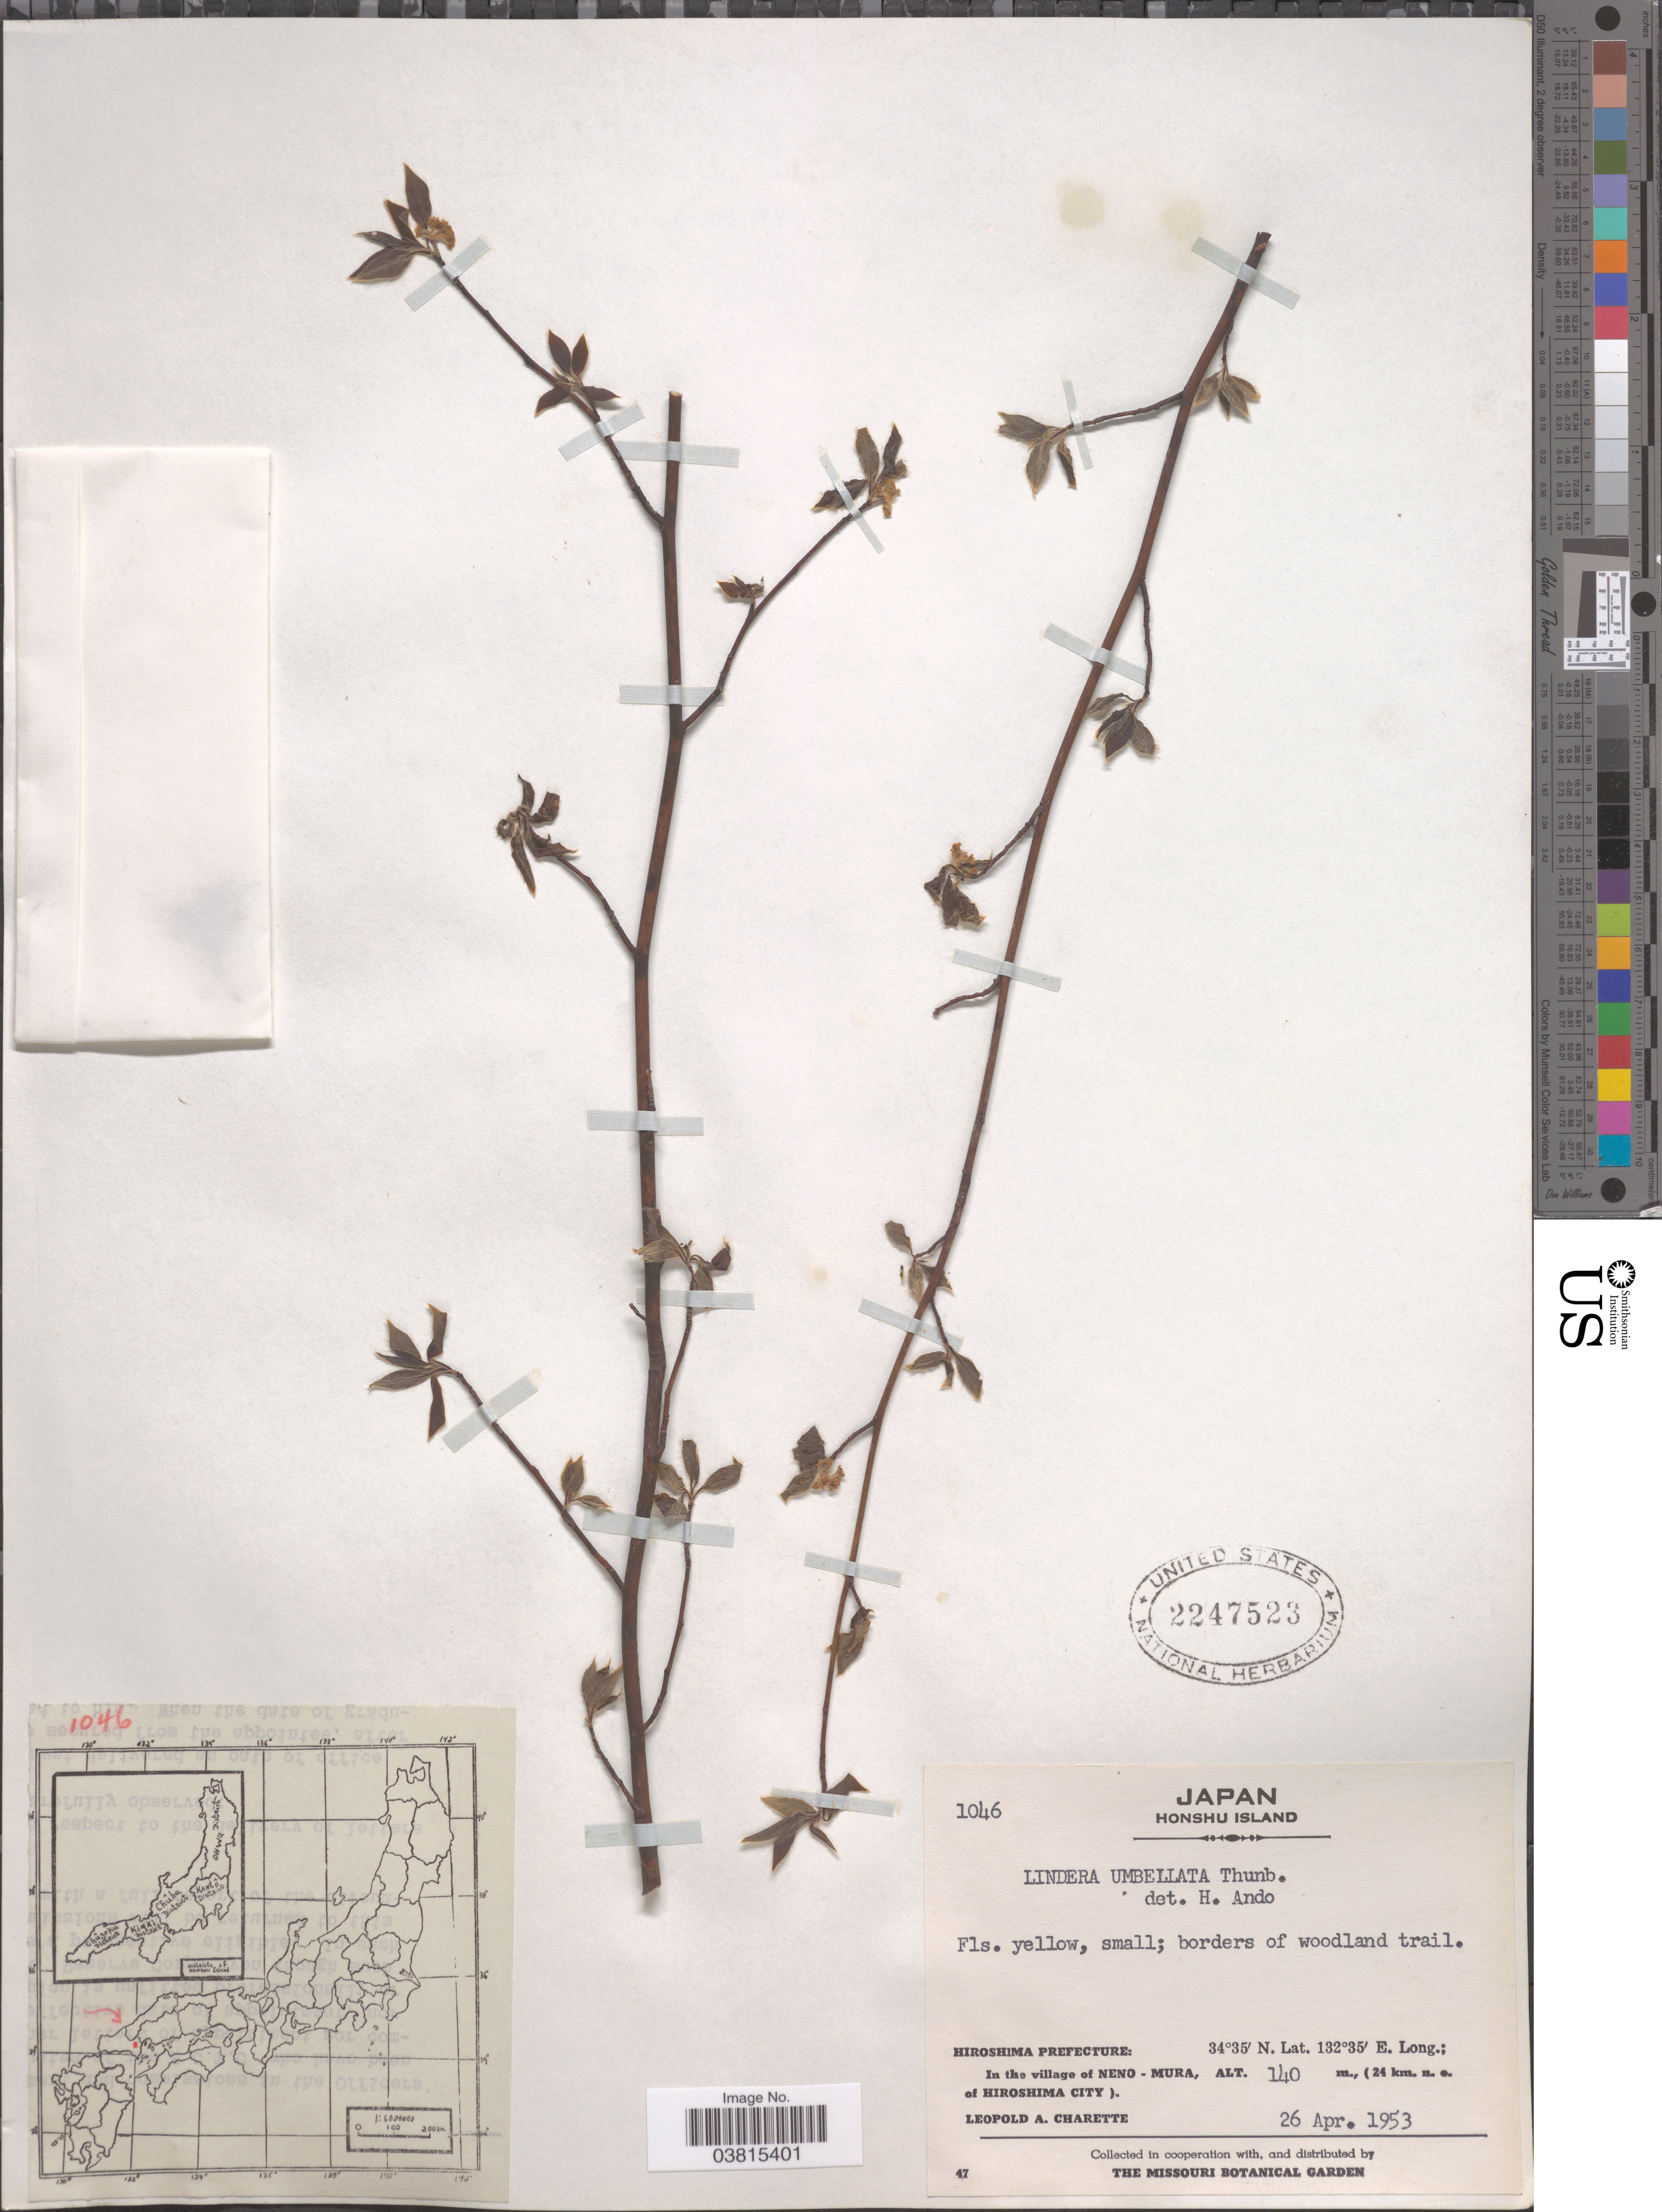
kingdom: Plantae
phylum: Tracheophyta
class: Magnoliopsida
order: Laurales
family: Lauraceae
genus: Lindera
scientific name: Lindera umbellata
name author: Thunb.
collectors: L. A. Charette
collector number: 1046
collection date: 1953-04-26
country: Japan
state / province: Hirosima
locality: Honshu Island. Hiroshima Prefecture. In the village of Neno-Mura, (24 km. n. e. of Hiroshima City).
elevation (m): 140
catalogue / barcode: US 2247523